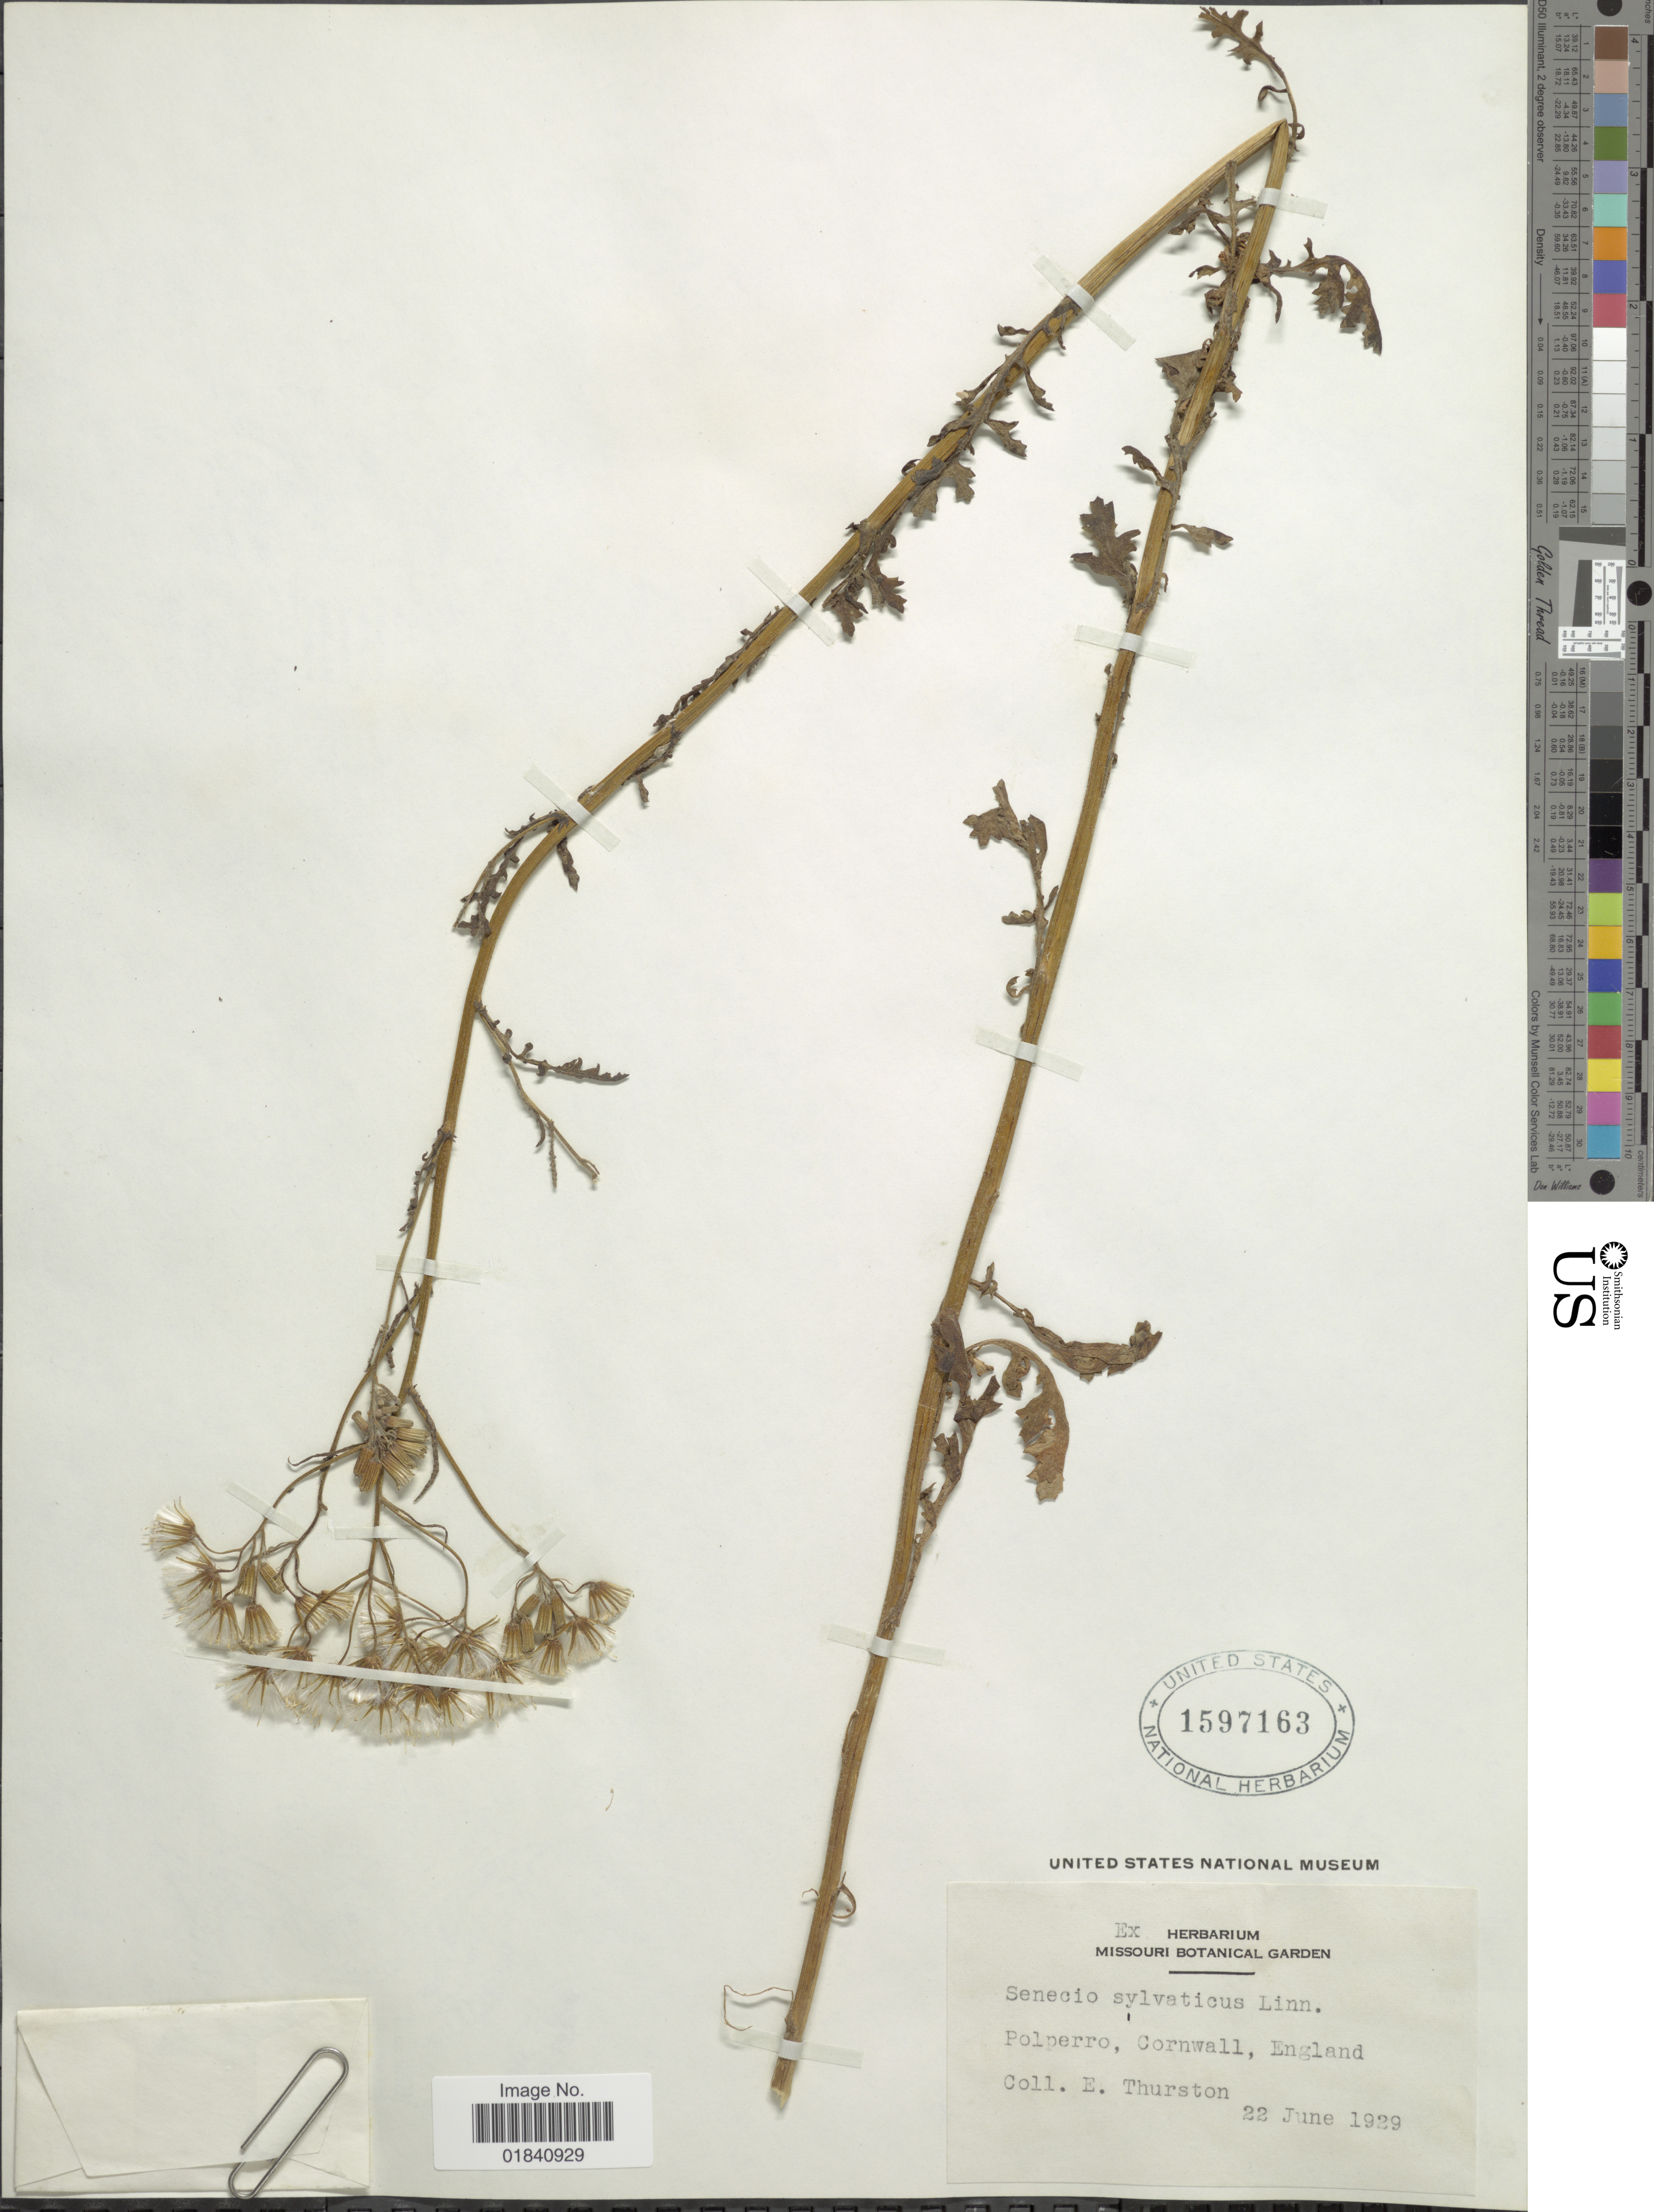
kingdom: Plantae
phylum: Tracheophyta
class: Magnoliopsida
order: Asterales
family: Asteraceae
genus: Senecio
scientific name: Senecio sylvaticus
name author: L.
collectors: E. Thurston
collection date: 1929-06-22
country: United Kingdom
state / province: England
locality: Polperro, Cornwall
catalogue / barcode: US 1597163